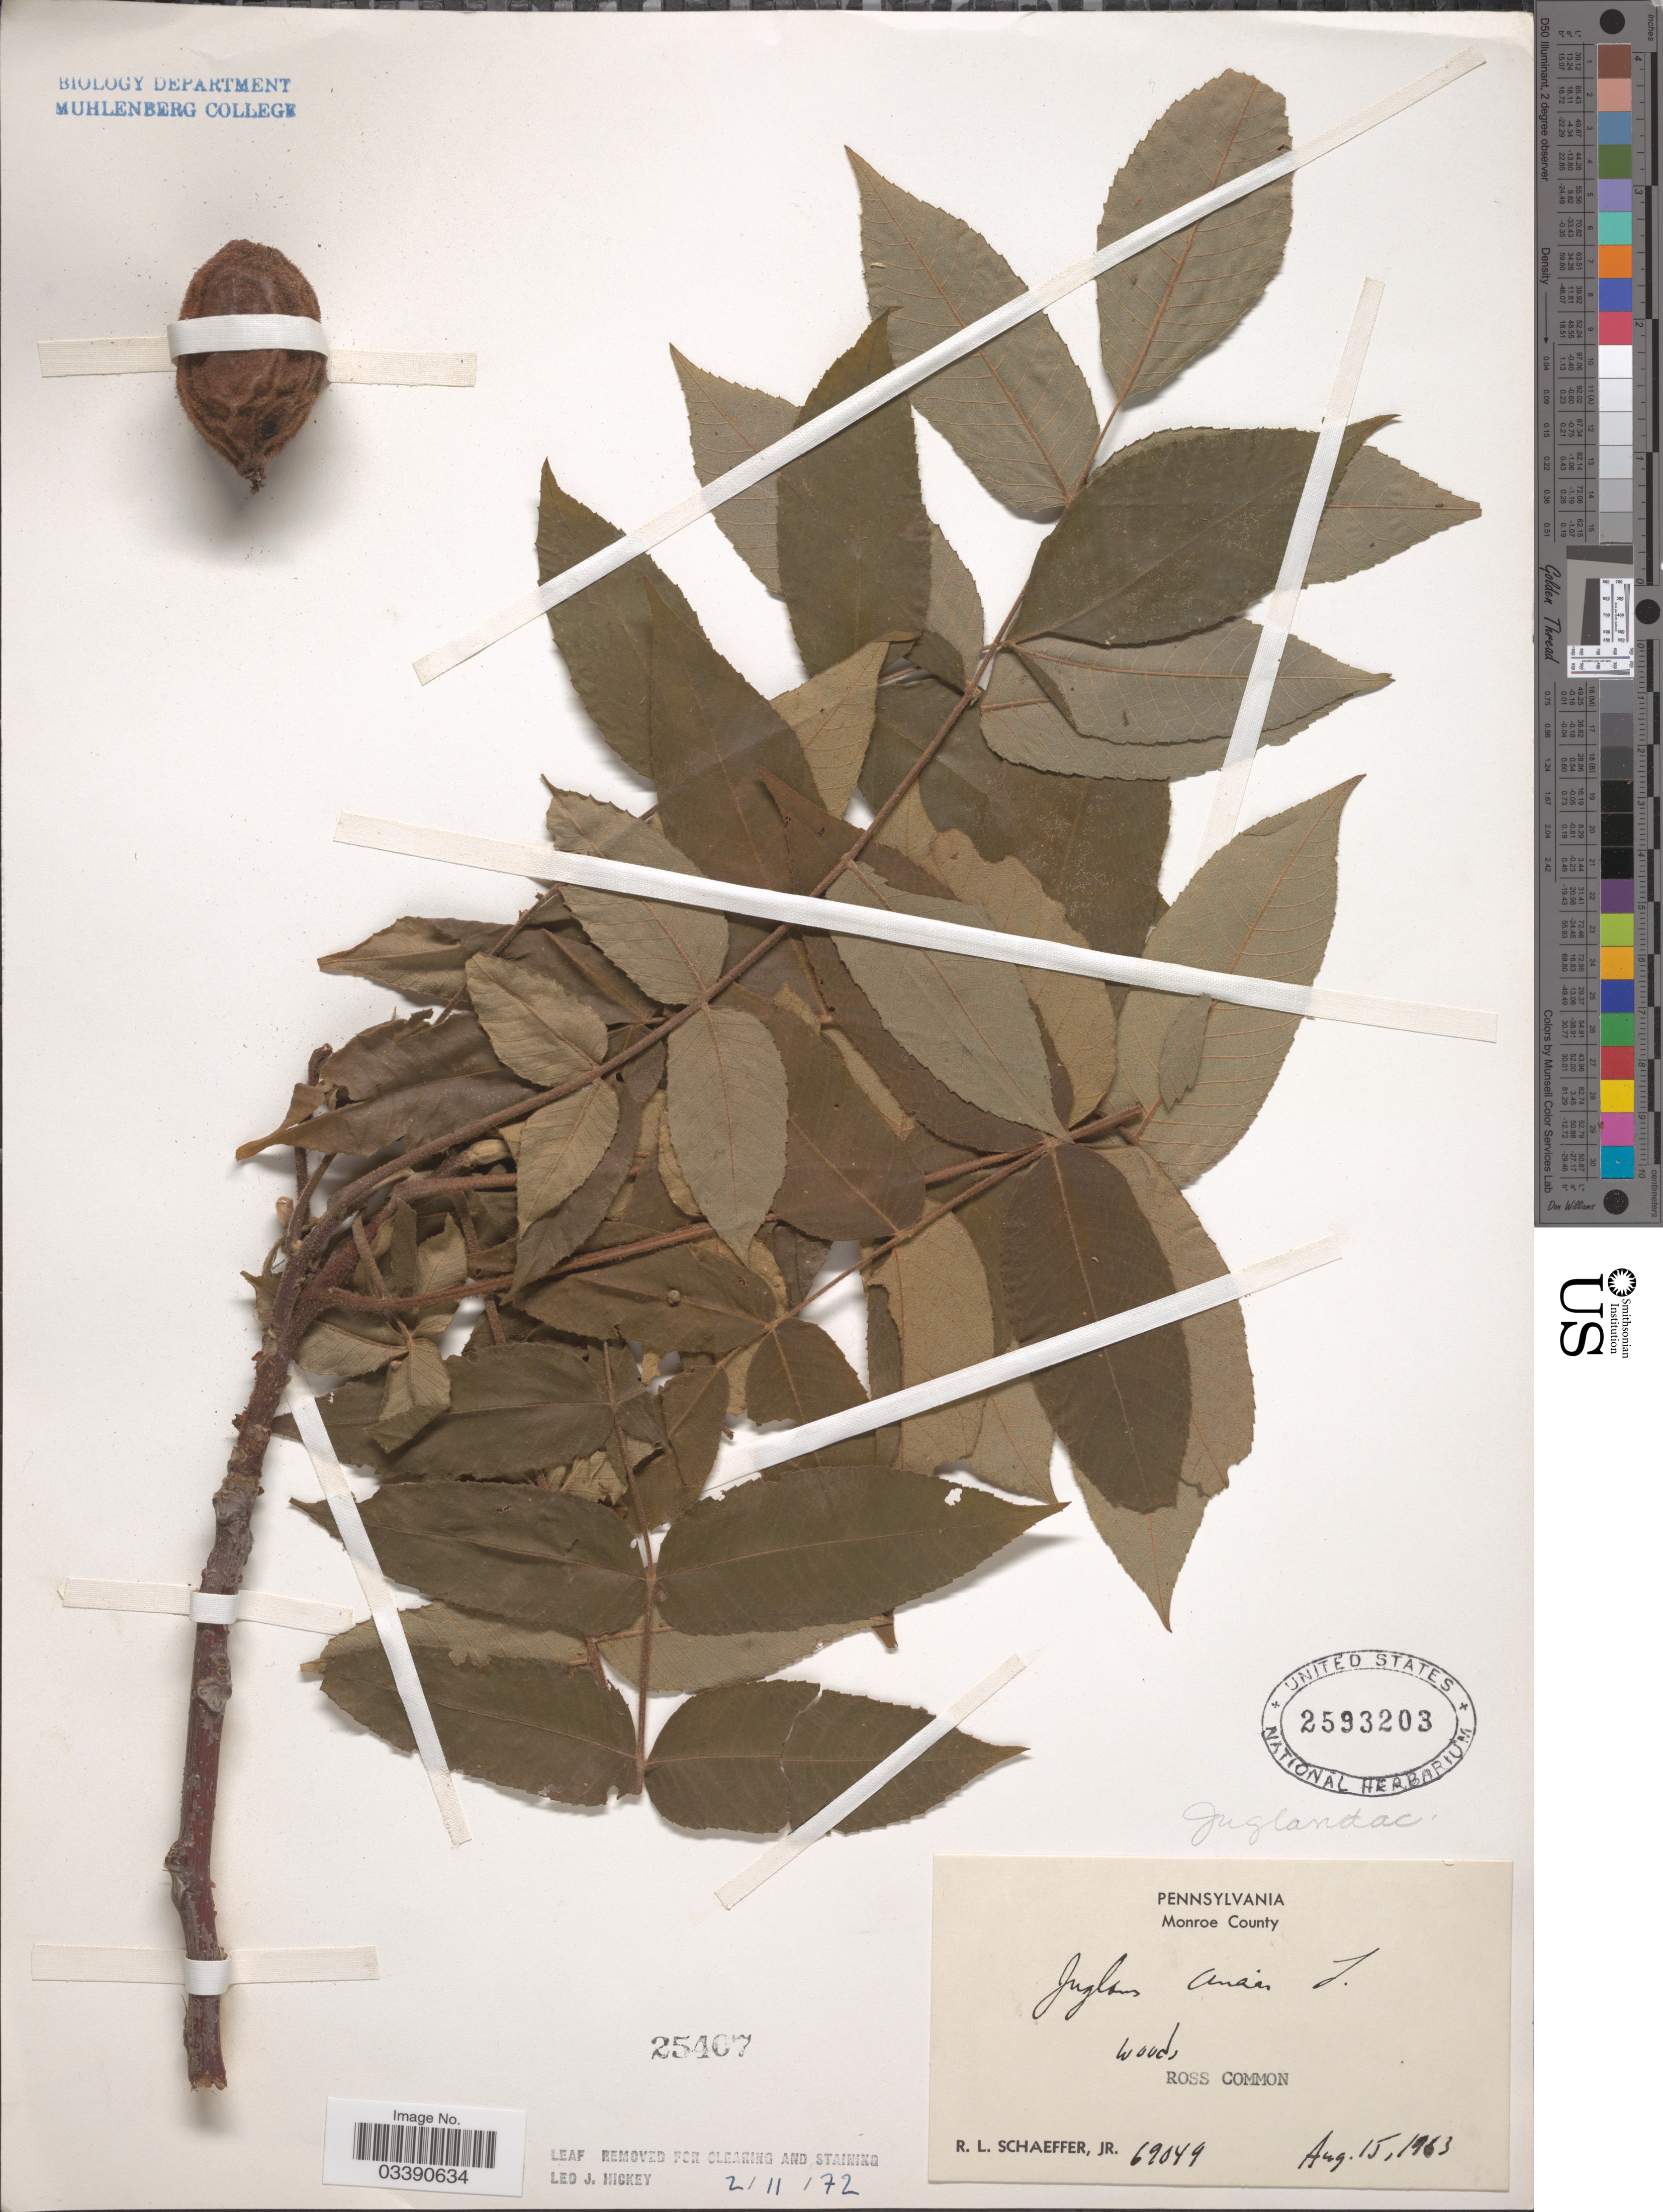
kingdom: Plantae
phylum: Tracheophyta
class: Magnoliopsida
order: Fagales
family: Juglandaceae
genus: Juglans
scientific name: Juglans cinerea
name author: L.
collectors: R. L. Schaeffer Jr.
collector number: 69049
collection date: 1963-08-15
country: United States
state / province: Pennsylvania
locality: Monroe County. Ross Common.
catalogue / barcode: US 2593203